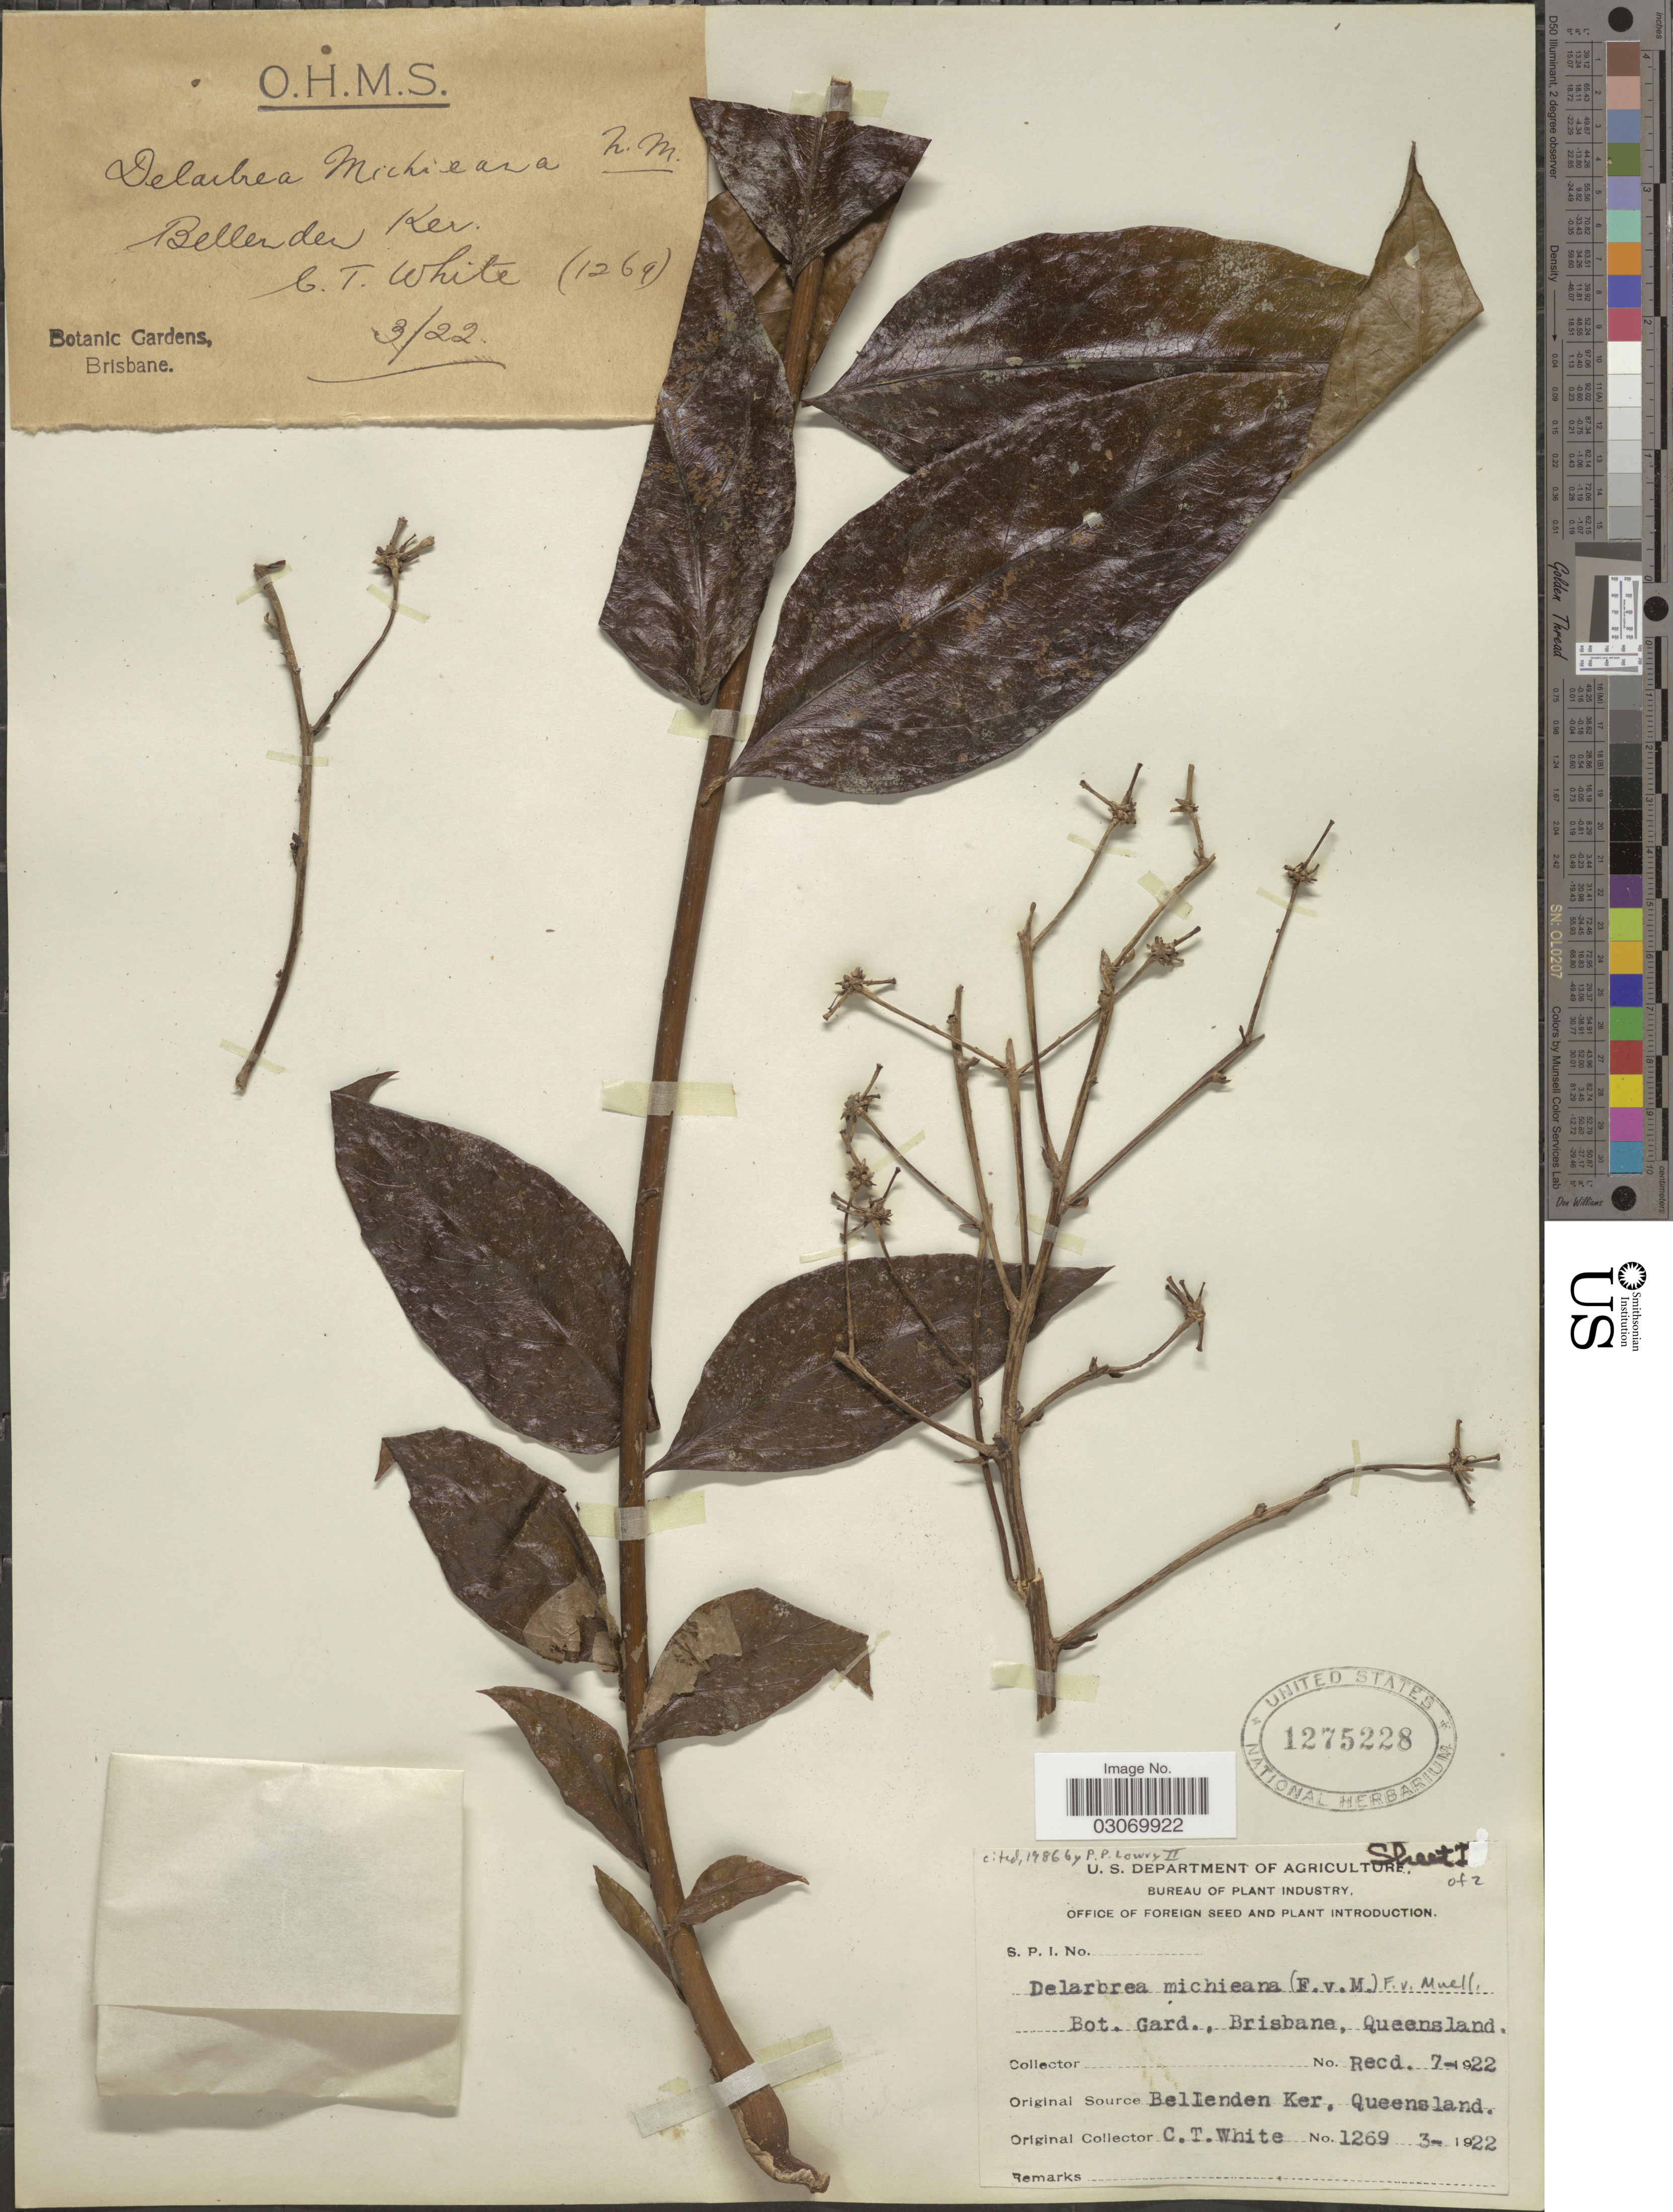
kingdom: Plantae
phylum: Tracheophyta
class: Magnoliopsida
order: Apiales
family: Myodocarpaceae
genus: Delarbrea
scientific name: Delarbrea michieana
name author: (F. Muell.) F. Muell.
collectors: C. T. White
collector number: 1269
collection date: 1922-03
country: Australia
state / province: Queensland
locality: Bellenden Ker, Queensland.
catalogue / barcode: US 1275228